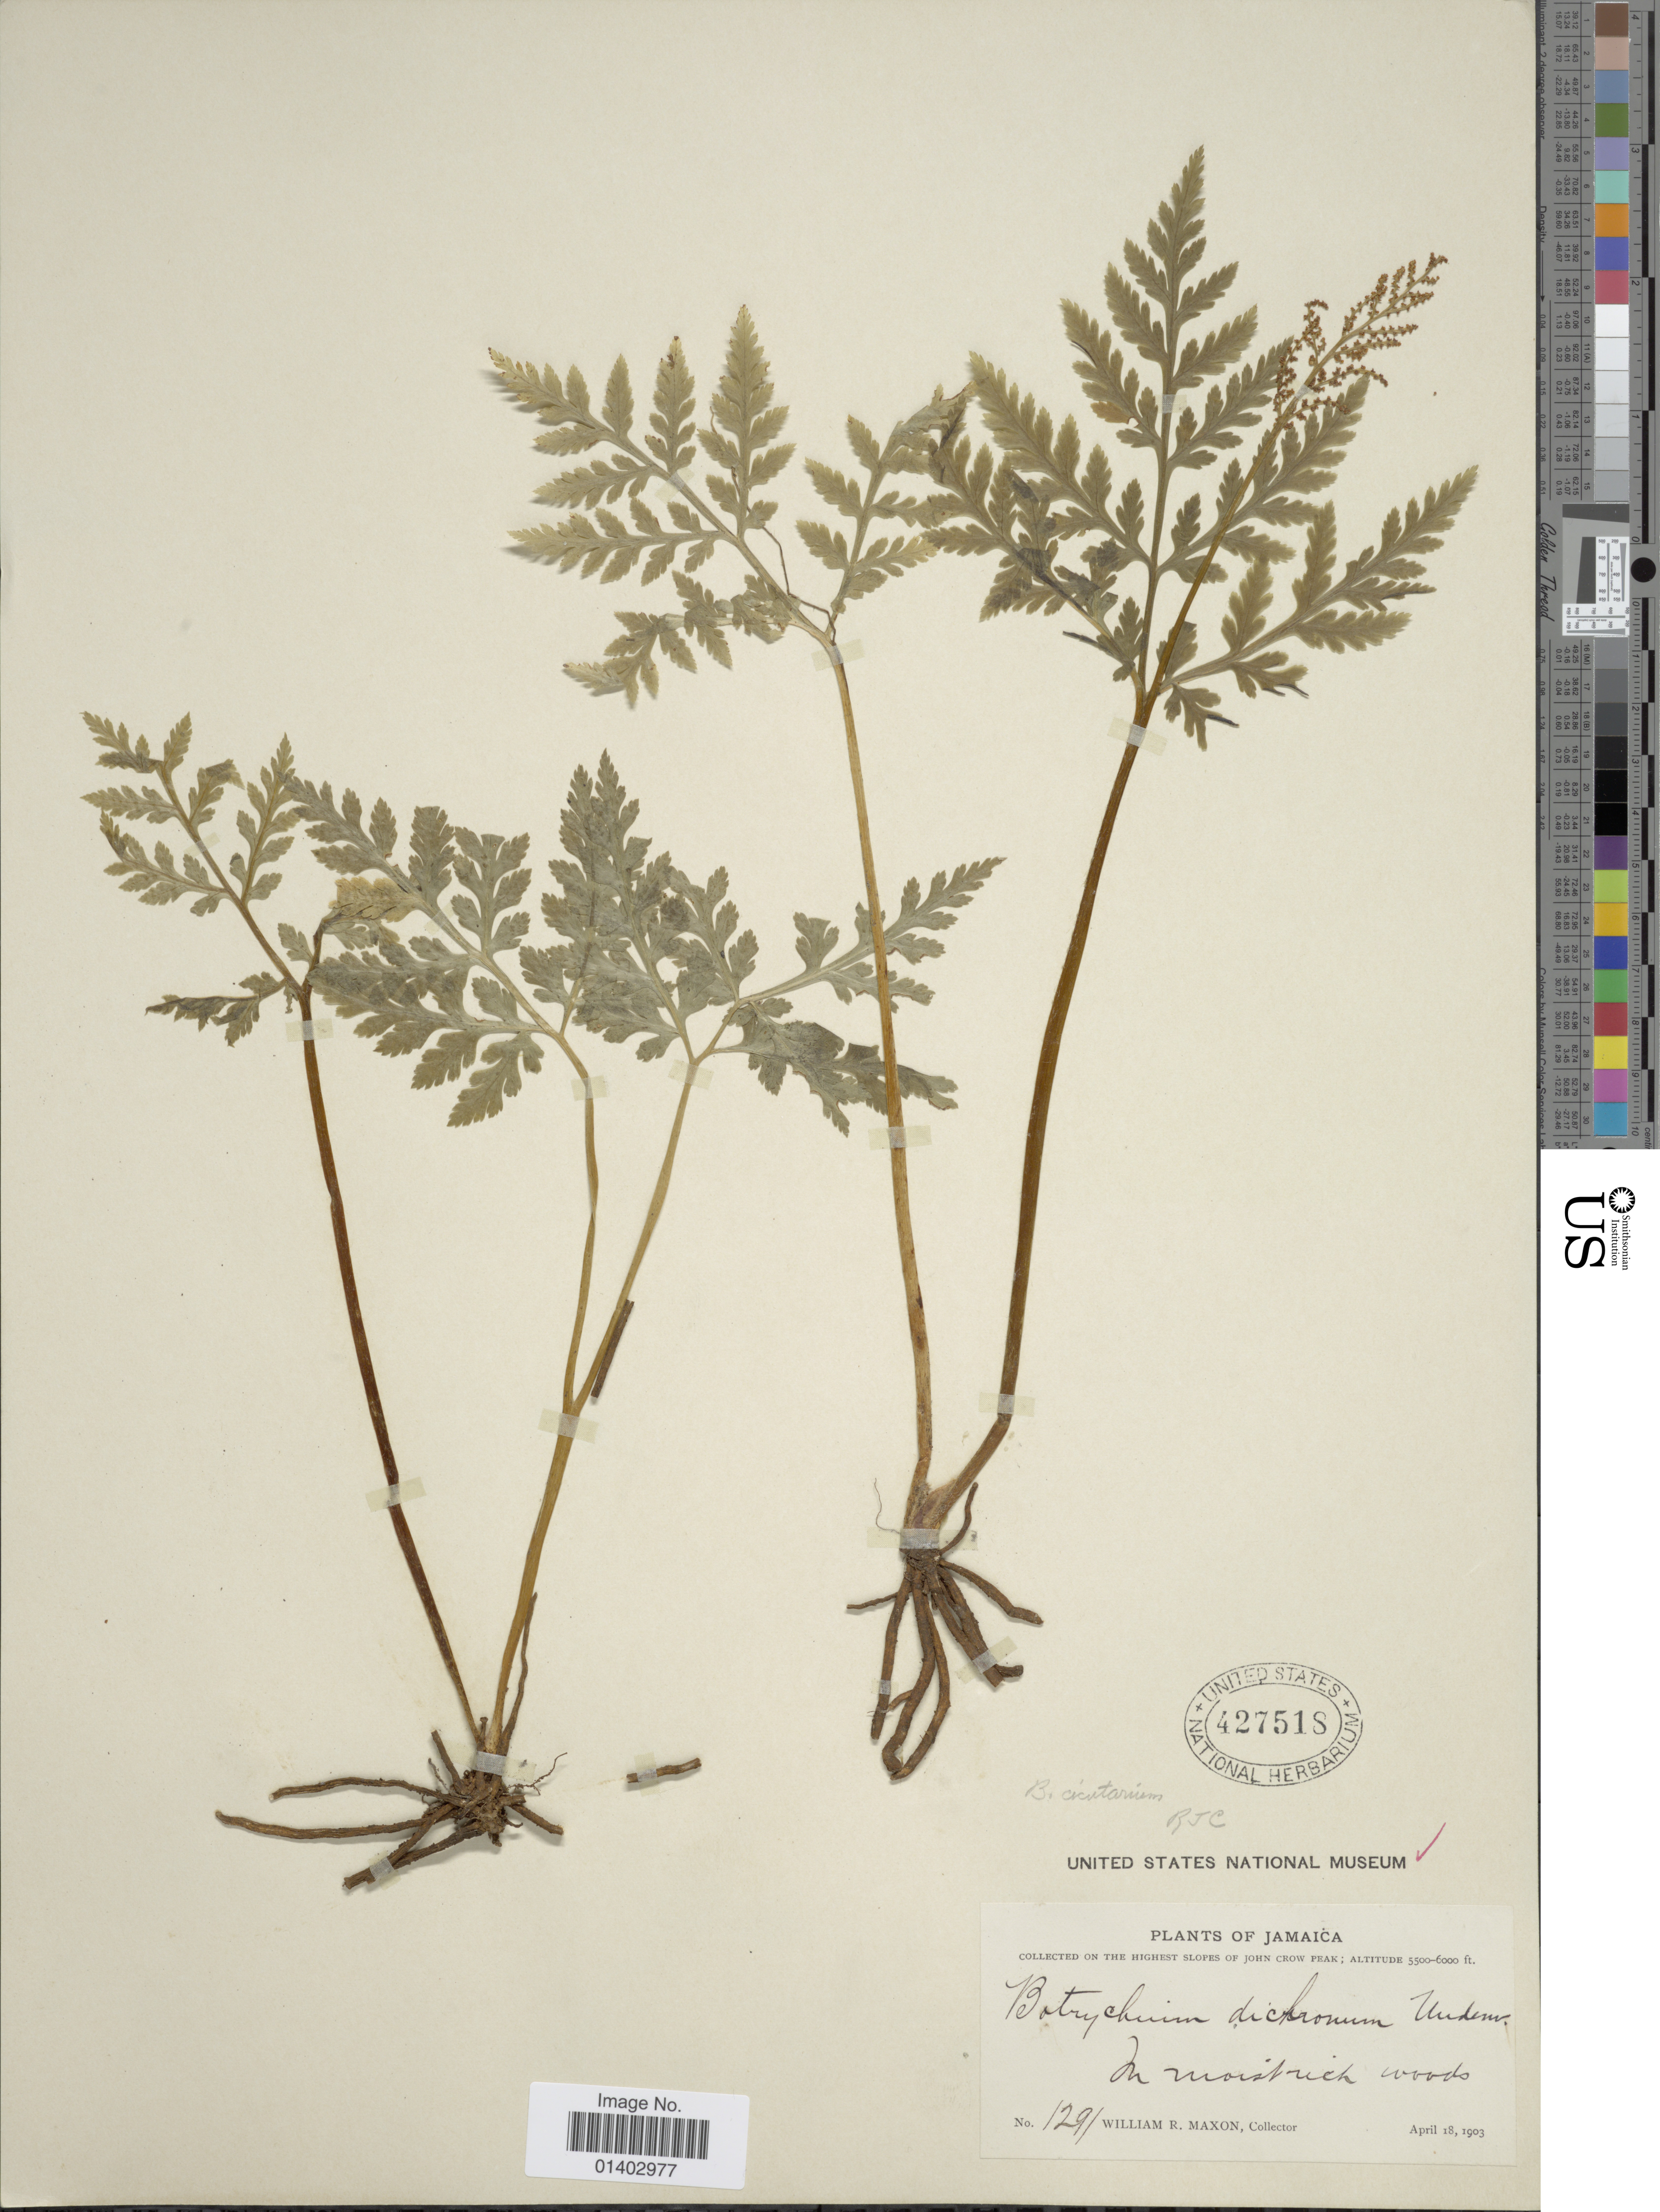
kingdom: Plantae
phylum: Tracheophyta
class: Polypodiopsida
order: Ophioglossales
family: Ophioglossaceae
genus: Botrychium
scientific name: Botrychium virginianum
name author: (L.) Sw.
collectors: W. R. Maxon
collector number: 1291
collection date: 1903-04-18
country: Jamaica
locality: On the highest slopes of John Crow Peak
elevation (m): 1676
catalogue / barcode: US 427518